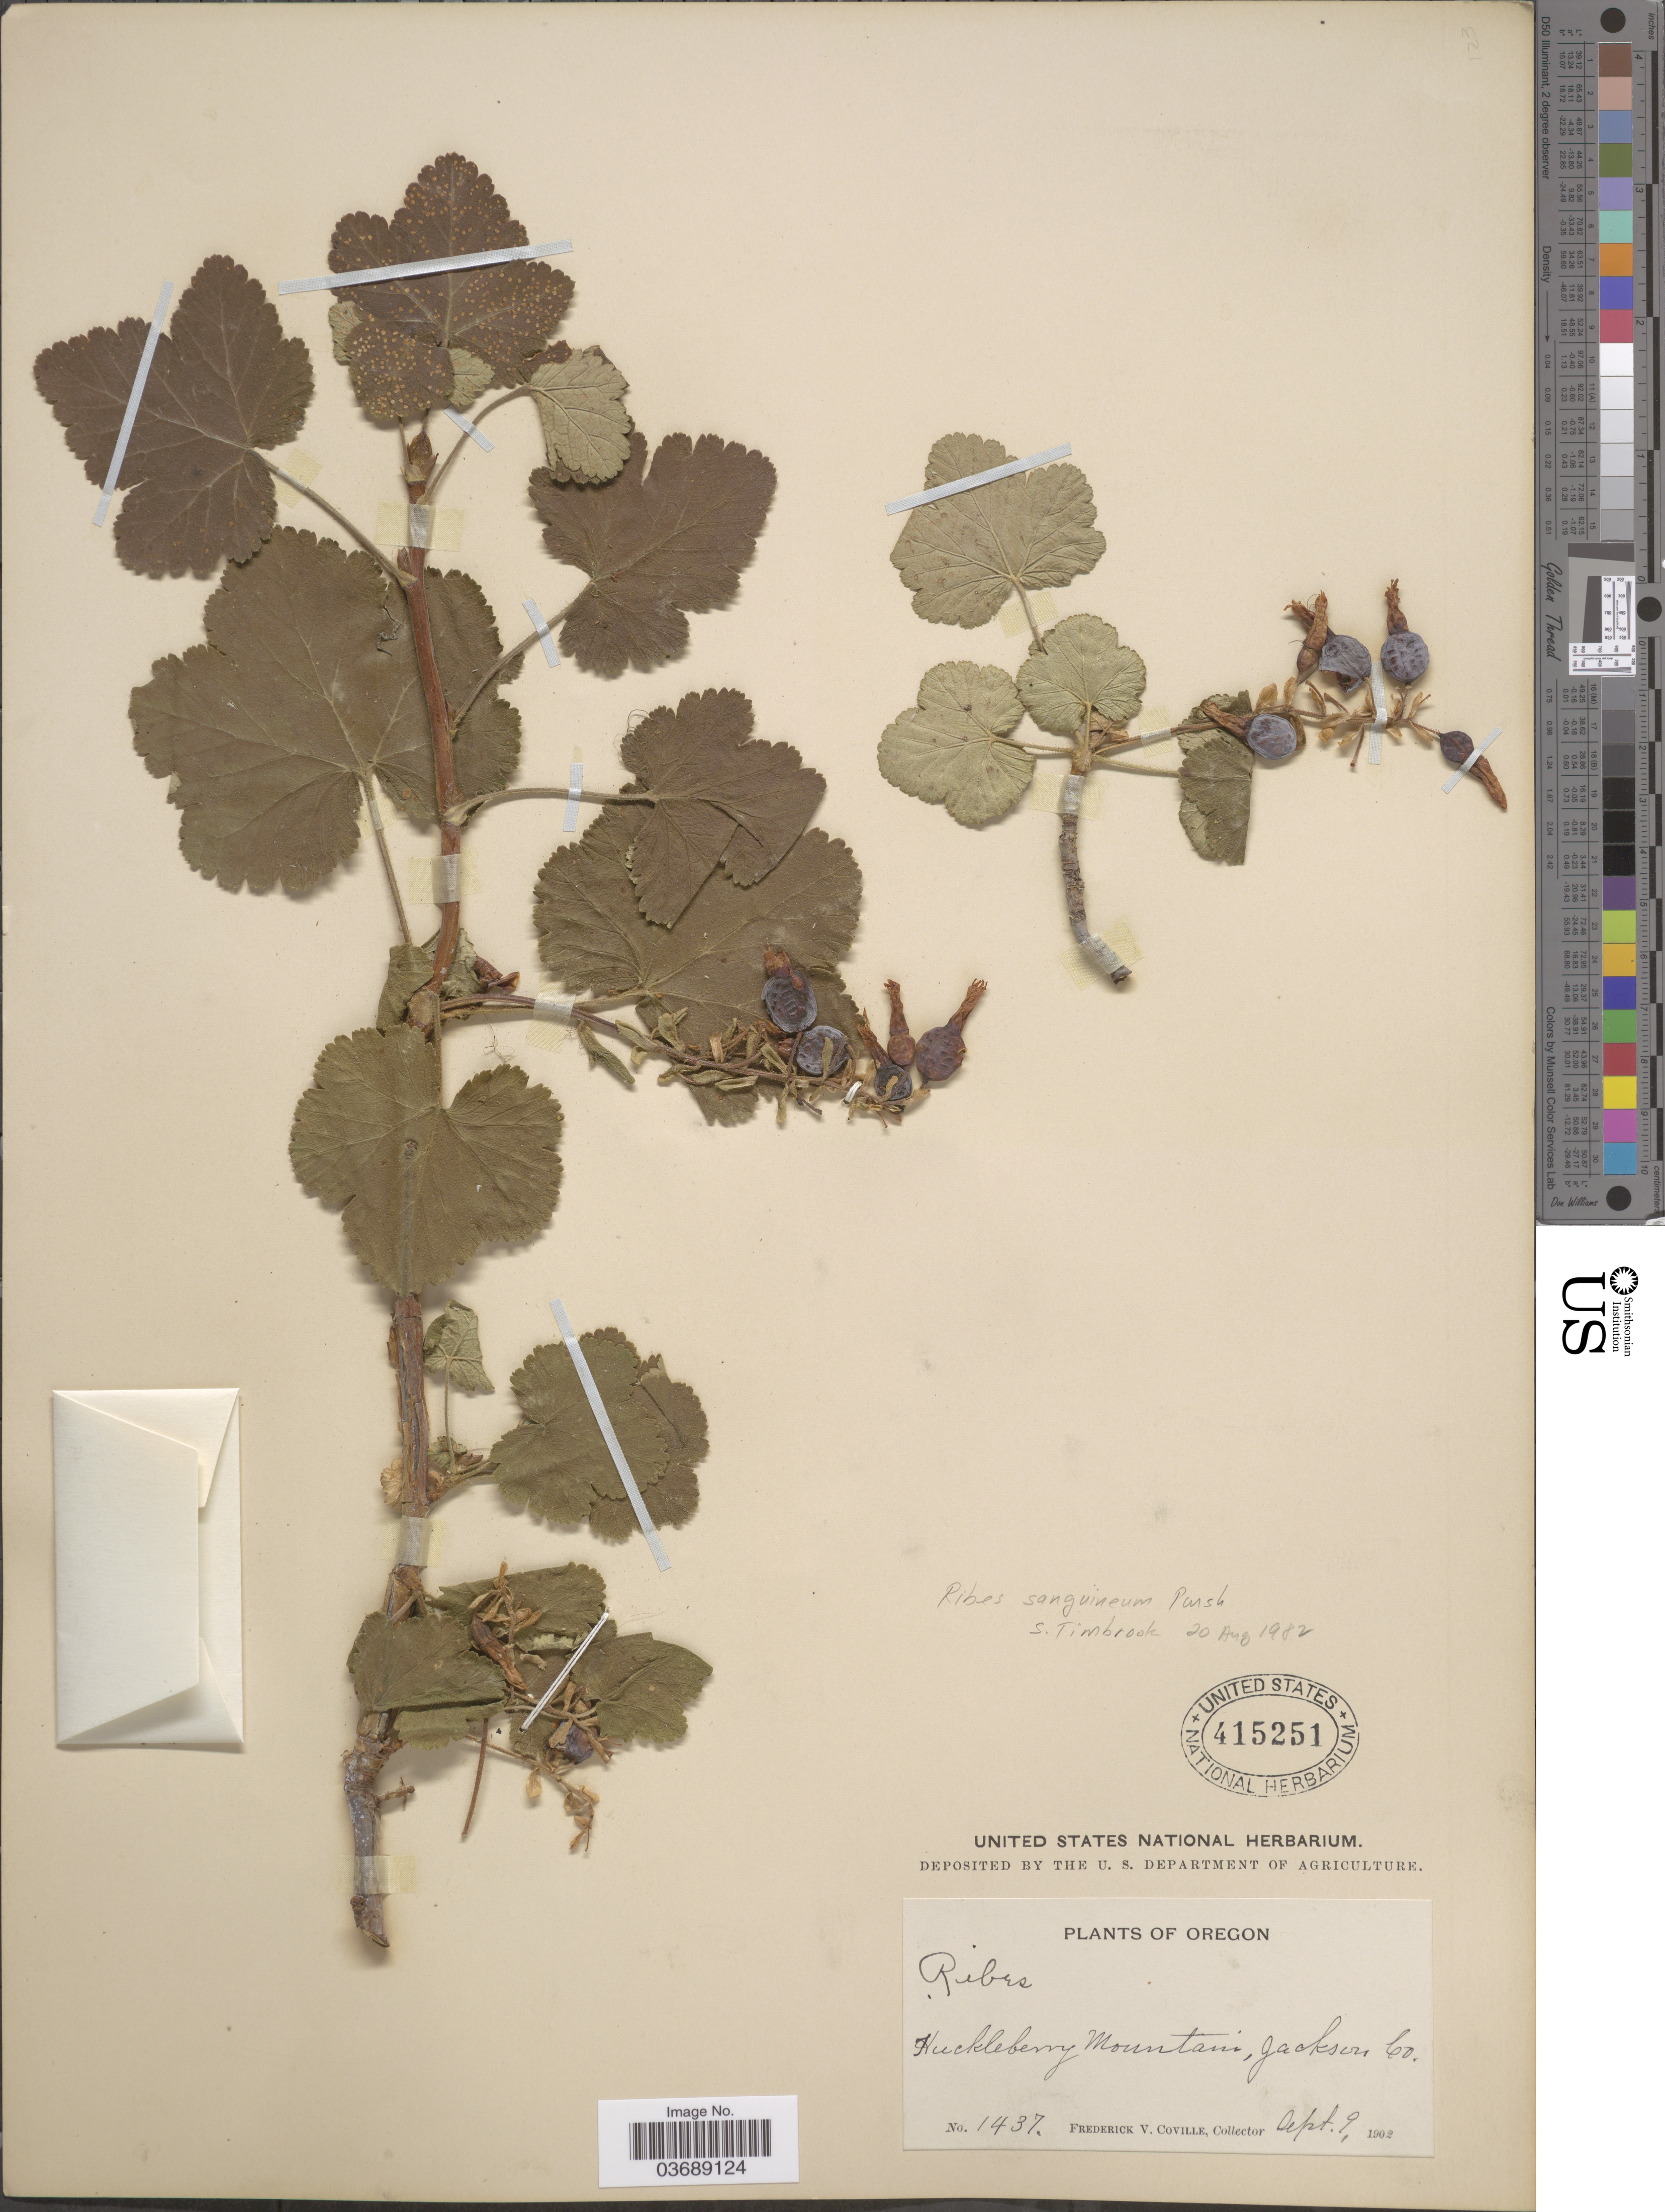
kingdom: Plantae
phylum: Tracheophyta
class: Magnoliopsida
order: Saxifragales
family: Grossulariaceae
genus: Ribes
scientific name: Ribes sanguineum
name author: Pursh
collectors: F. V. Coville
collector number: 1437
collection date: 1902-09-09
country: United States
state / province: Oregon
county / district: Jackson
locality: Huckleberry Mountain, Jackson Co.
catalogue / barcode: US 415251